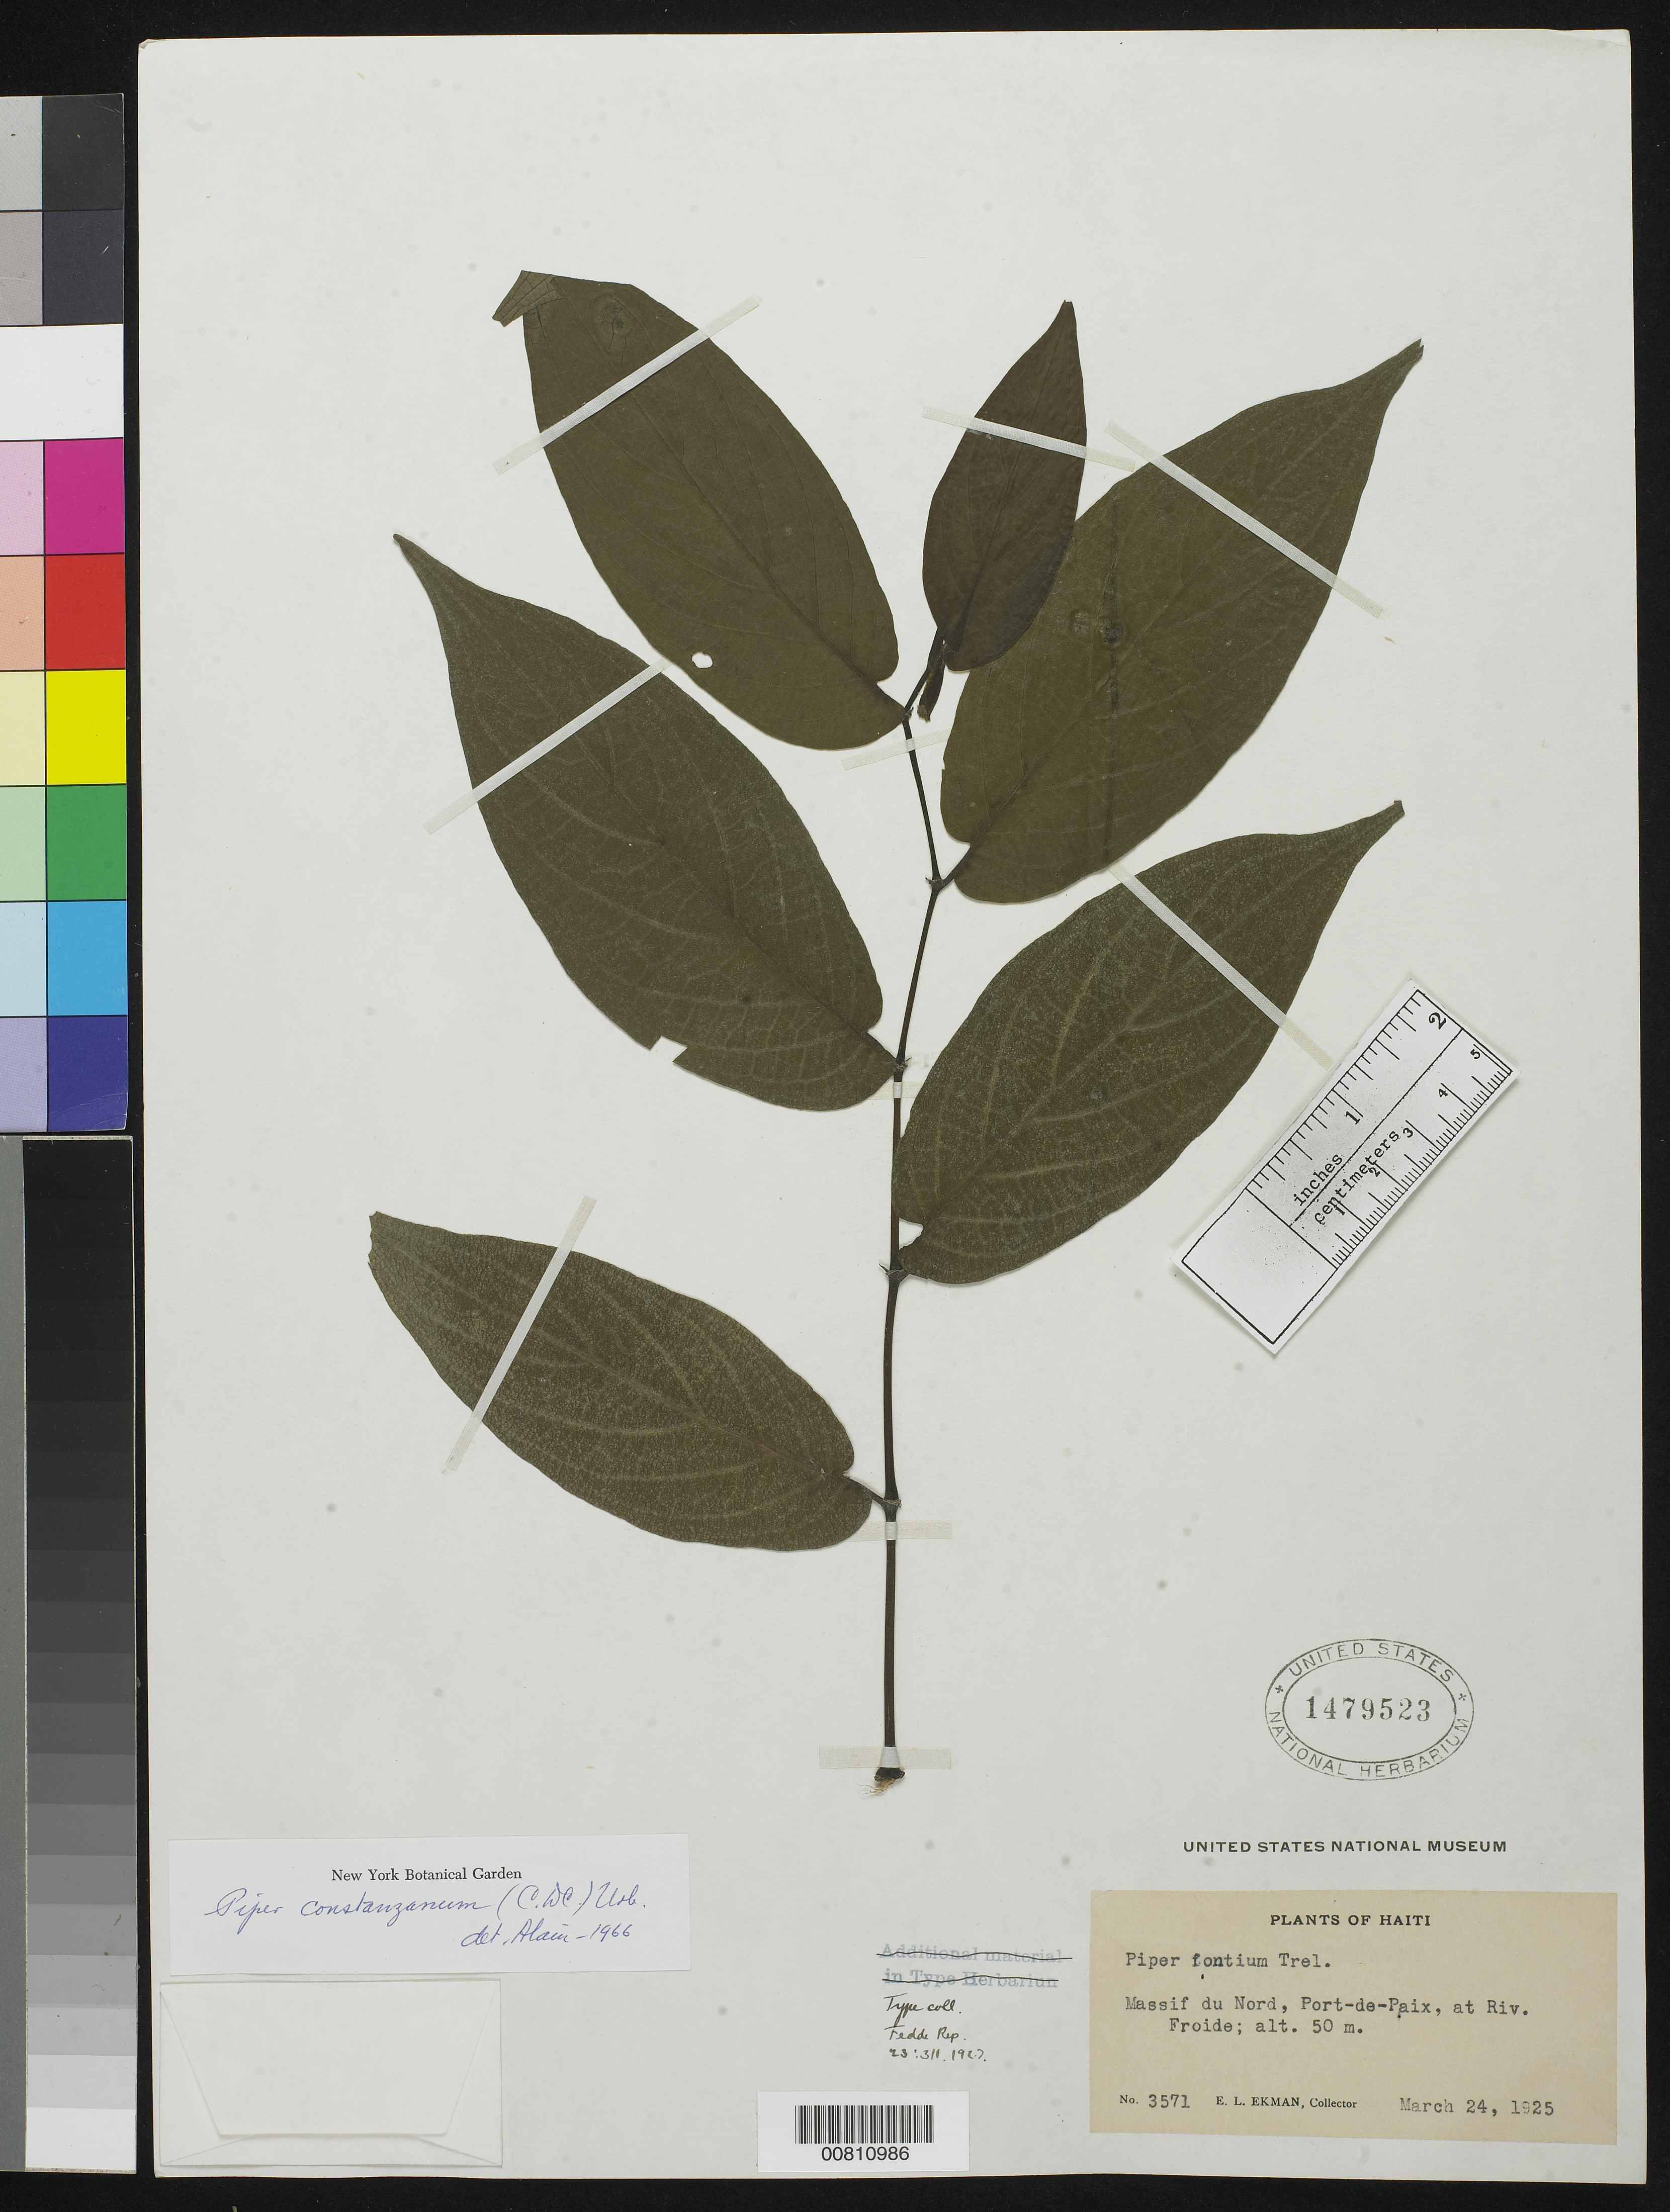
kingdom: Plantae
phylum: Tracheophyta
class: Magnoliopsida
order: Piperales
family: Piperaceae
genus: Piper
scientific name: Piper fontium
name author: Trel.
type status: Isotype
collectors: E. L. Ekman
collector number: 3571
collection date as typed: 24 Mar 1925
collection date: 1925-03-24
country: Haiti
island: Hispaniola Island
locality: Massif du Nord, Port-de-Paix, at Riv. Froide.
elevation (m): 50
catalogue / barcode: US 1479523